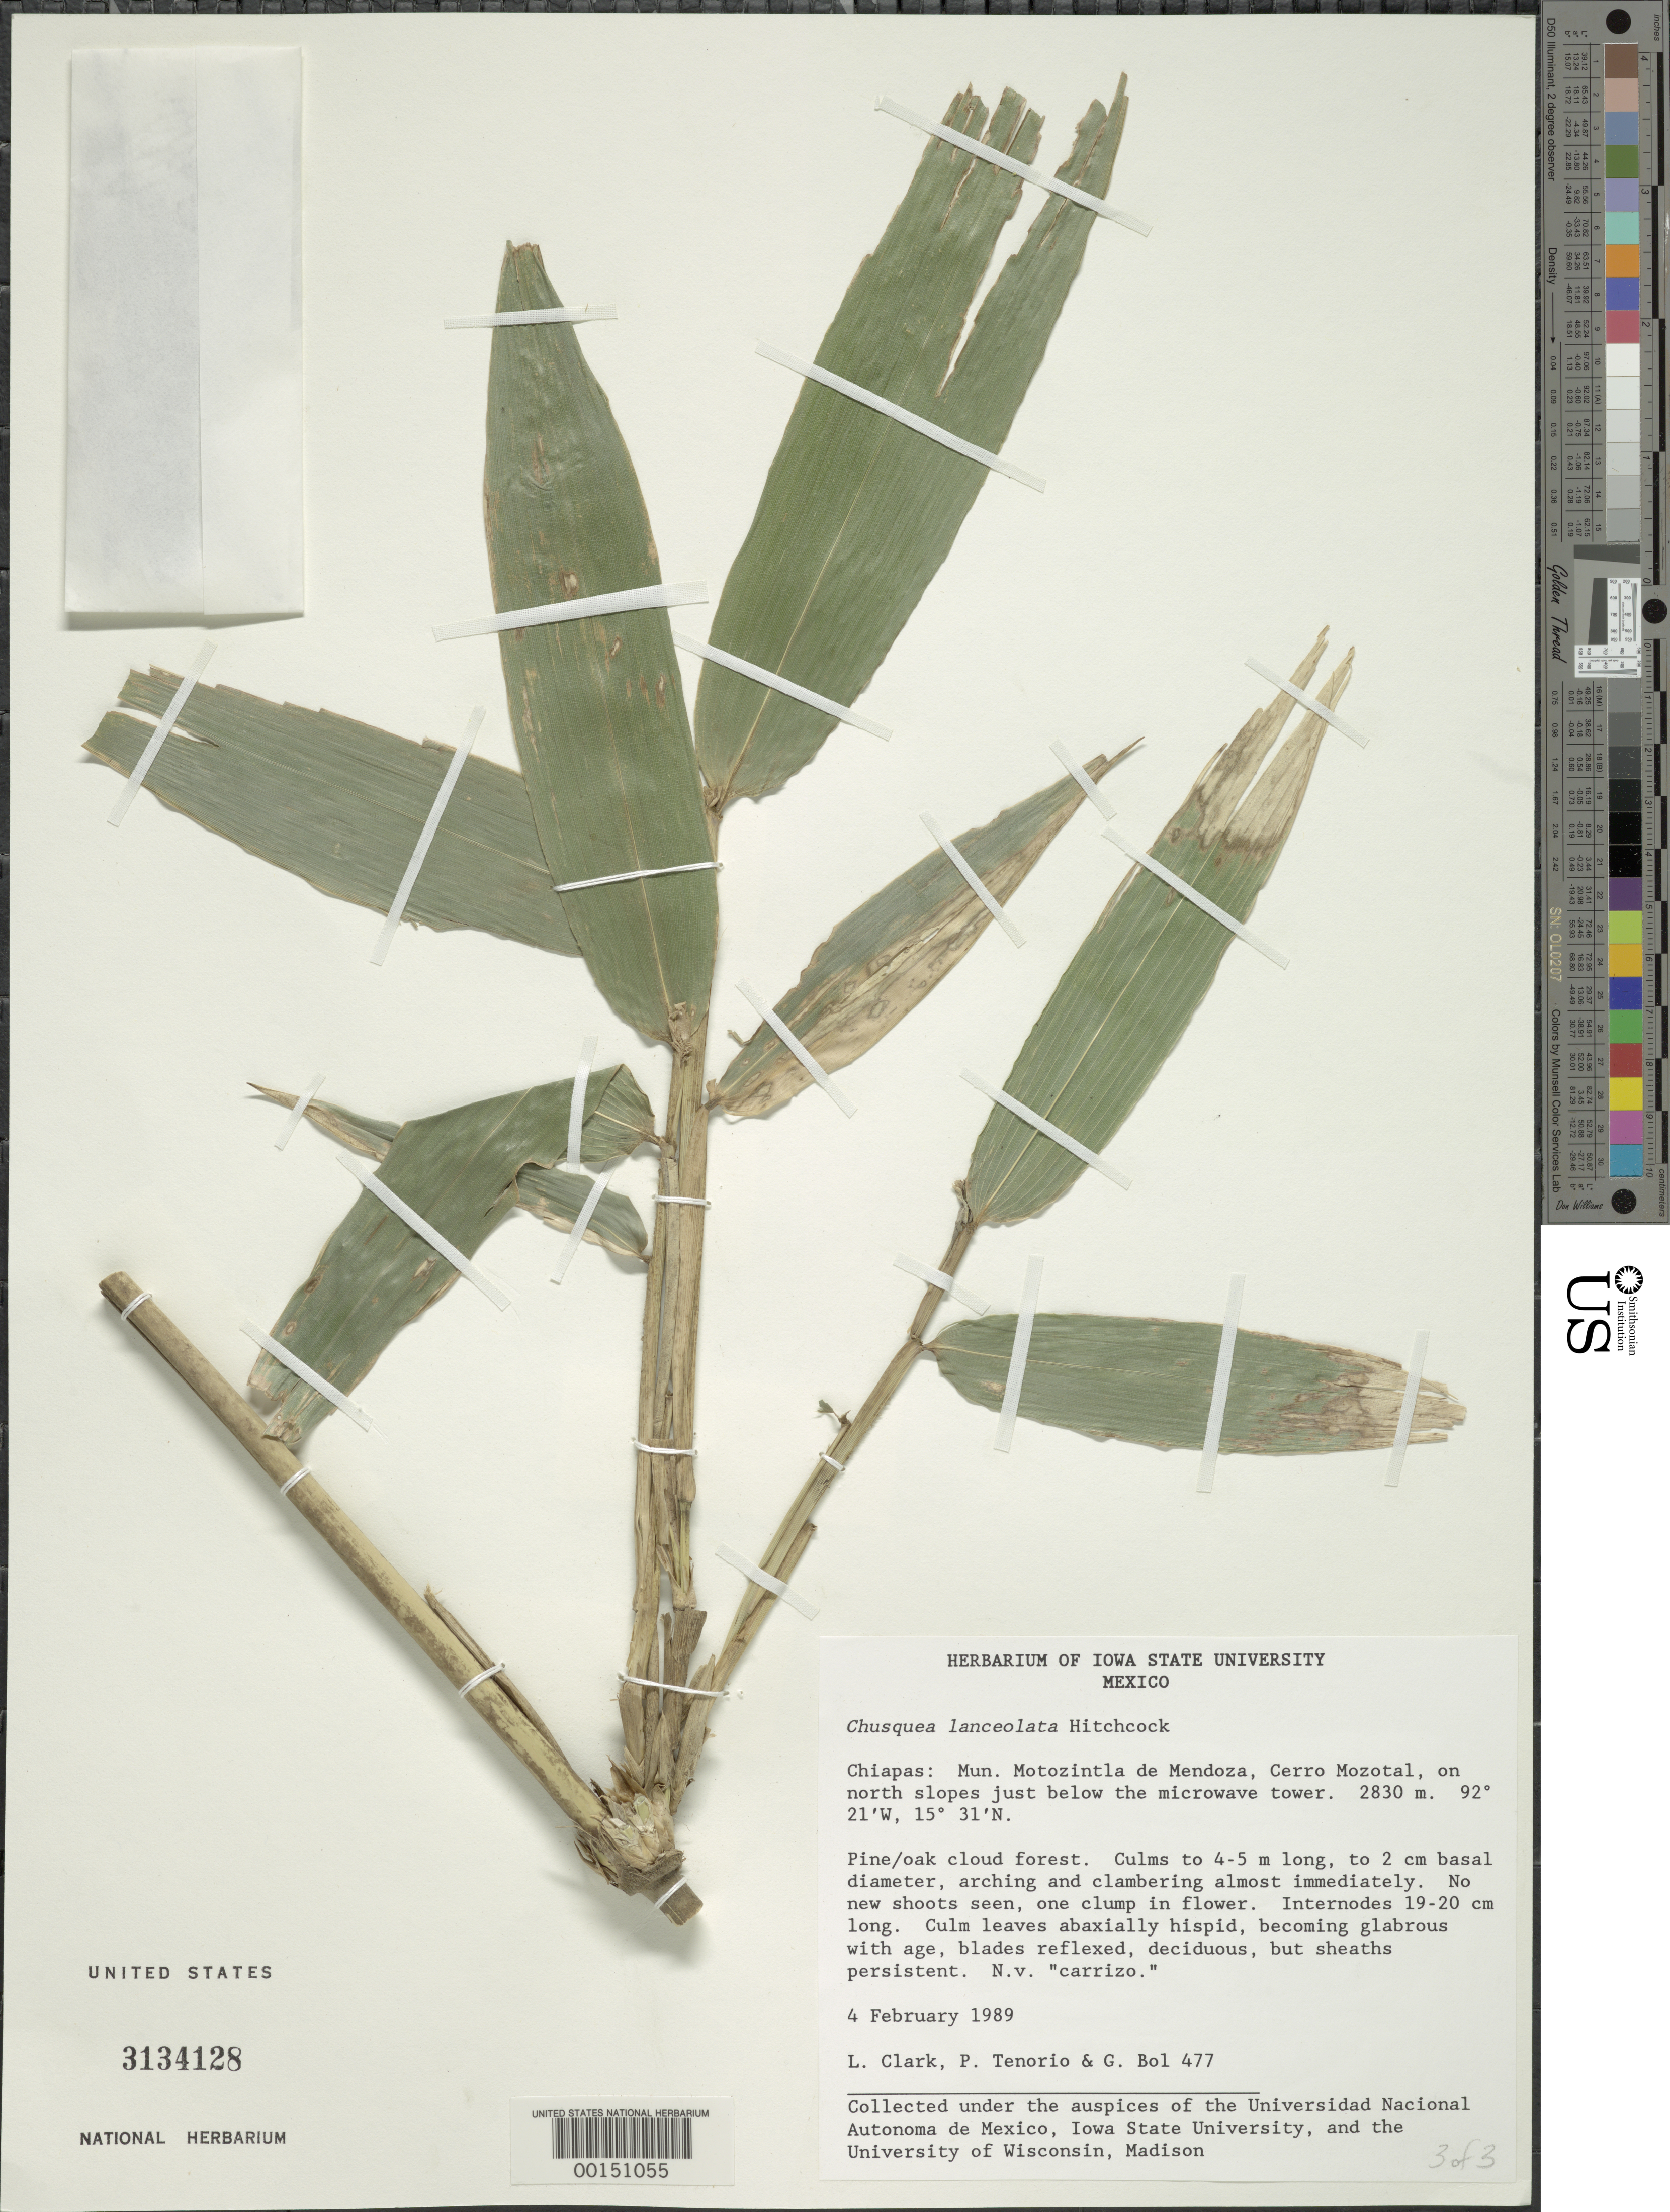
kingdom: Plantae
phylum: Tracheophyta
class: Liliopsida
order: Poales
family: Poaceae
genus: Chusquea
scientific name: Chusquea lanceolata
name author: Hitchc. in C.V. Morton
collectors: L. G. Clark, P. Tenorio L. & G. Bol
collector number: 477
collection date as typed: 04 Feb 1989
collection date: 1989-02-04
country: Mexico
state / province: Chiapas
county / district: Motozintla de Mendoza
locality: Cerro Mozotal, on N slopes just below the microwave tower.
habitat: Pine/oak cloud forest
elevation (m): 2830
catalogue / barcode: US 3134128